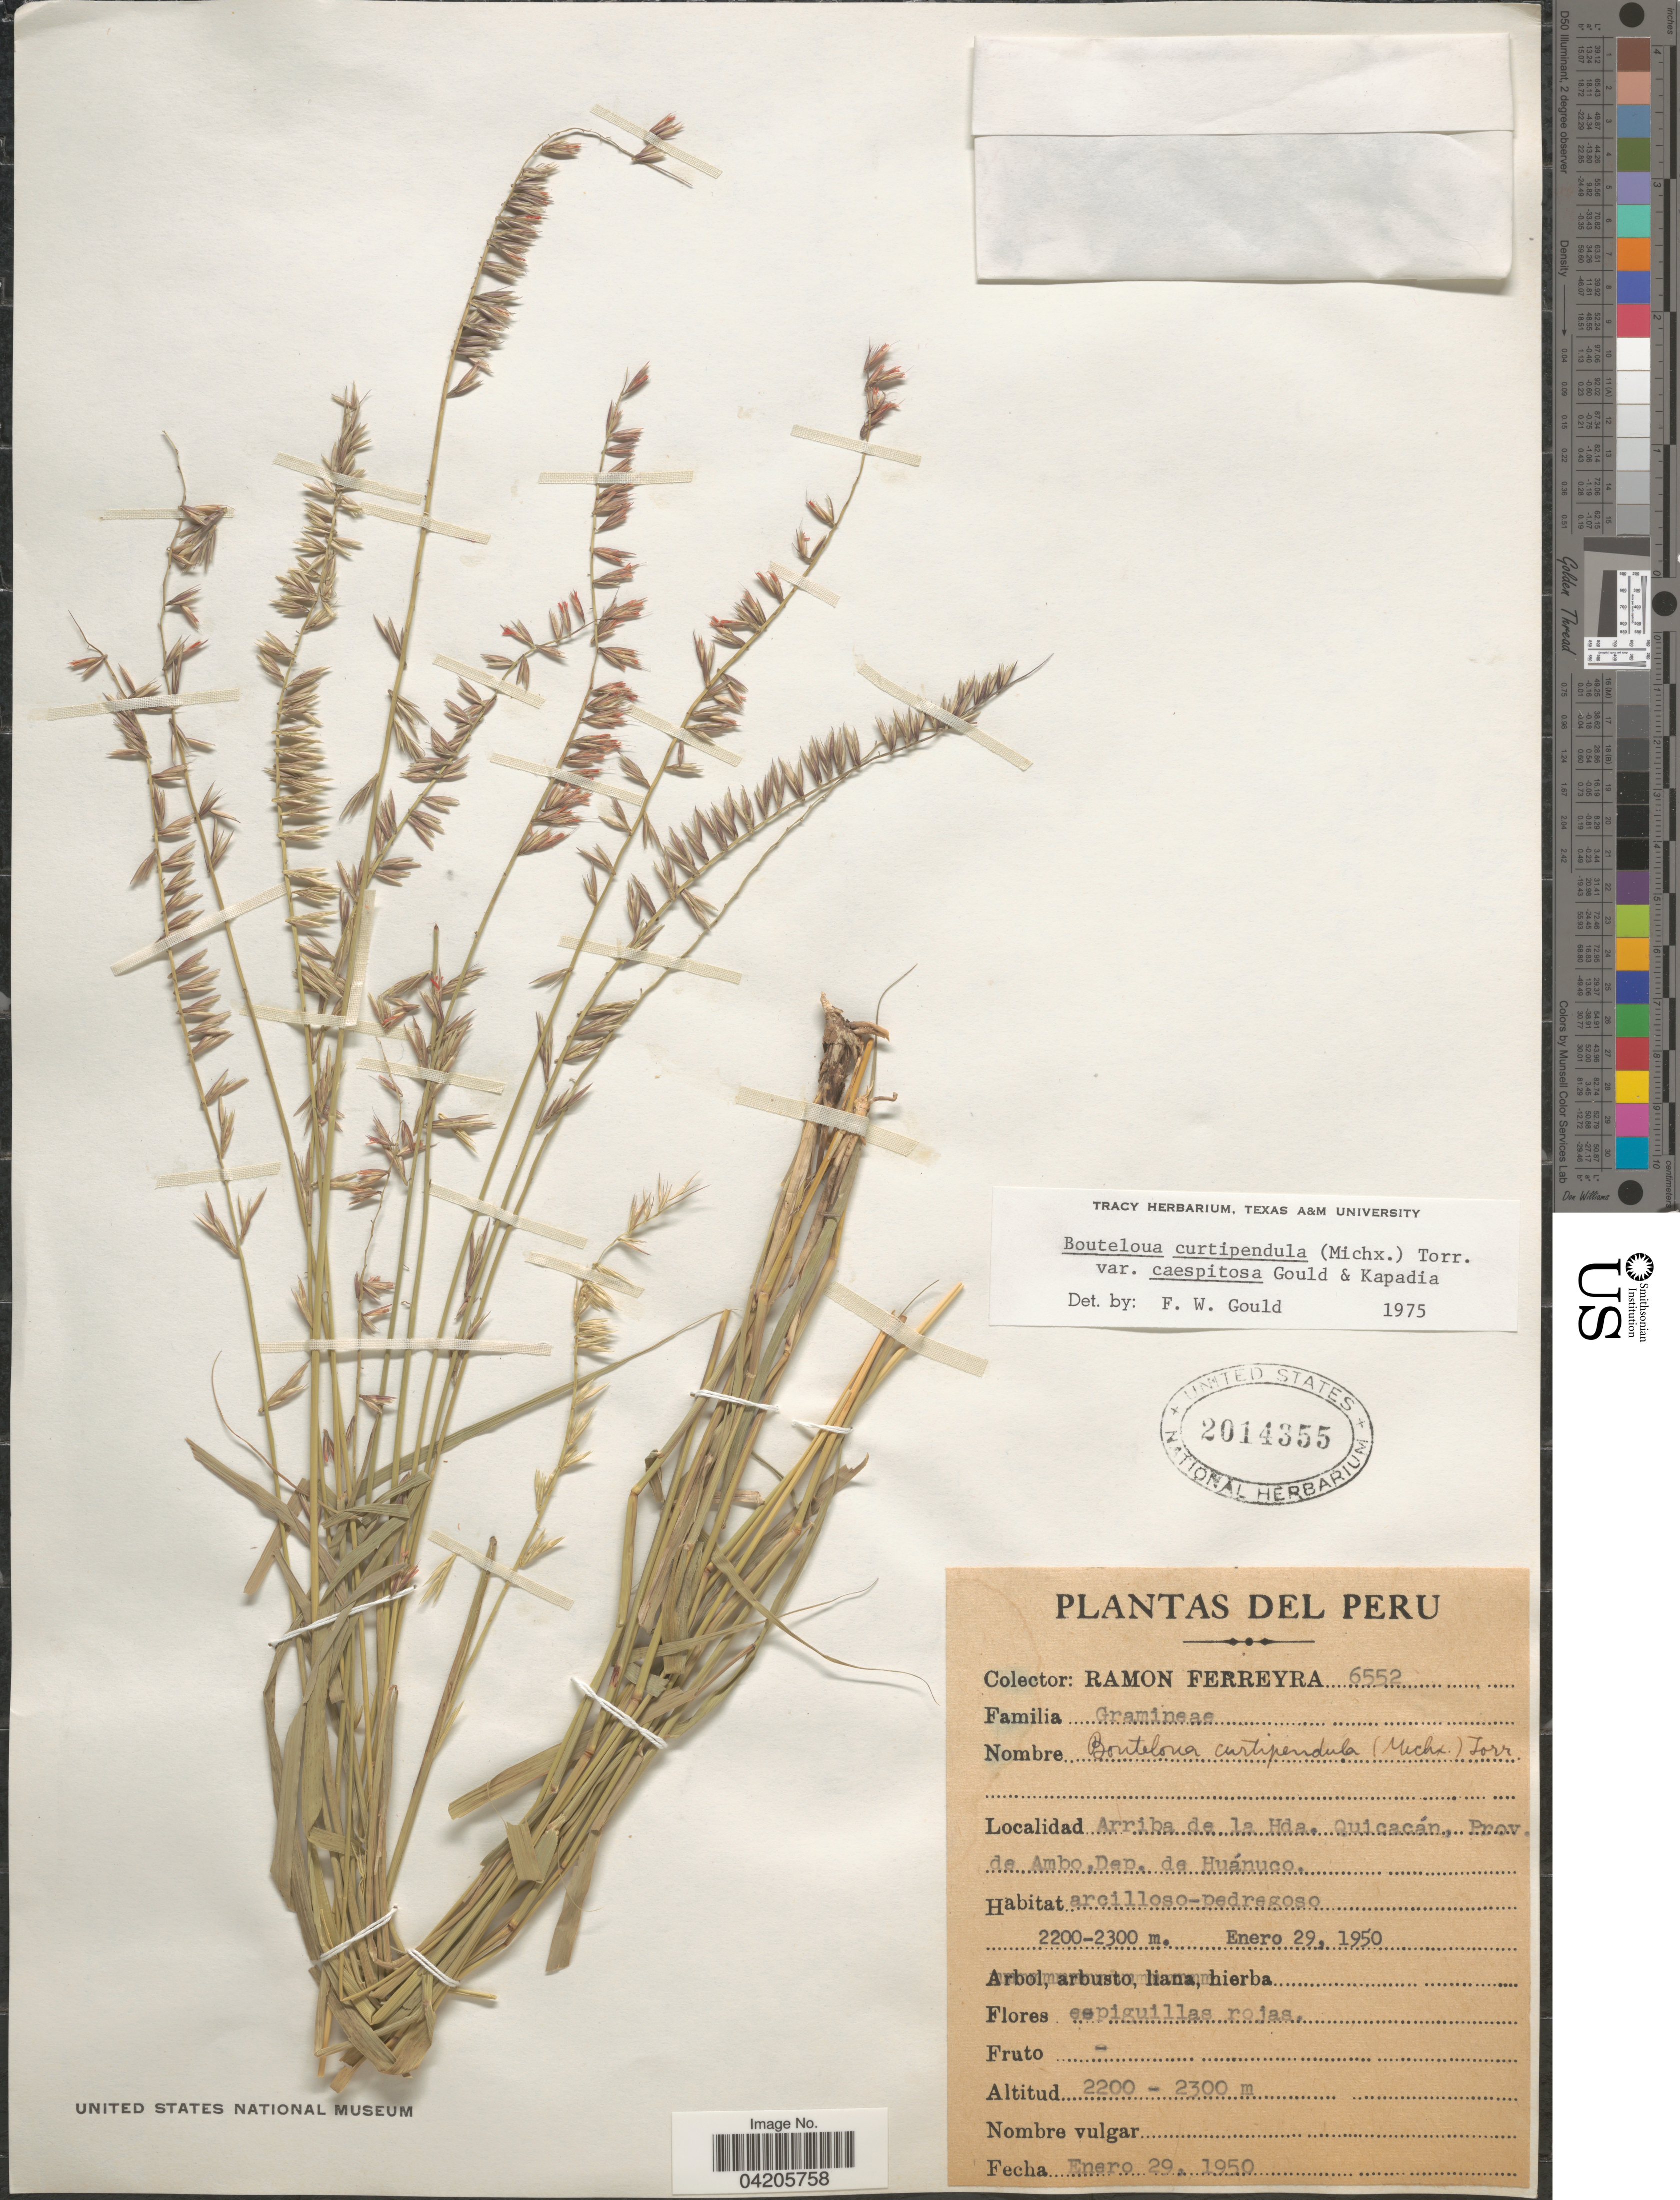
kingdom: Plantae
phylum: Tracheophyta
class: Liliopsida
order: Poales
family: Poaceae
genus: Bouteloua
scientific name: Bouteloua curtipendula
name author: (Michx.) Torr.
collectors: R. A. Ferreyra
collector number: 6552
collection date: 1950-01-29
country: Peru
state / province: Huánuco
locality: Arriba de la Hda. Quicacán, Prov. de Ambo, Dep. de Huánuco.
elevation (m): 2200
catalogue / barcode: US 2014355